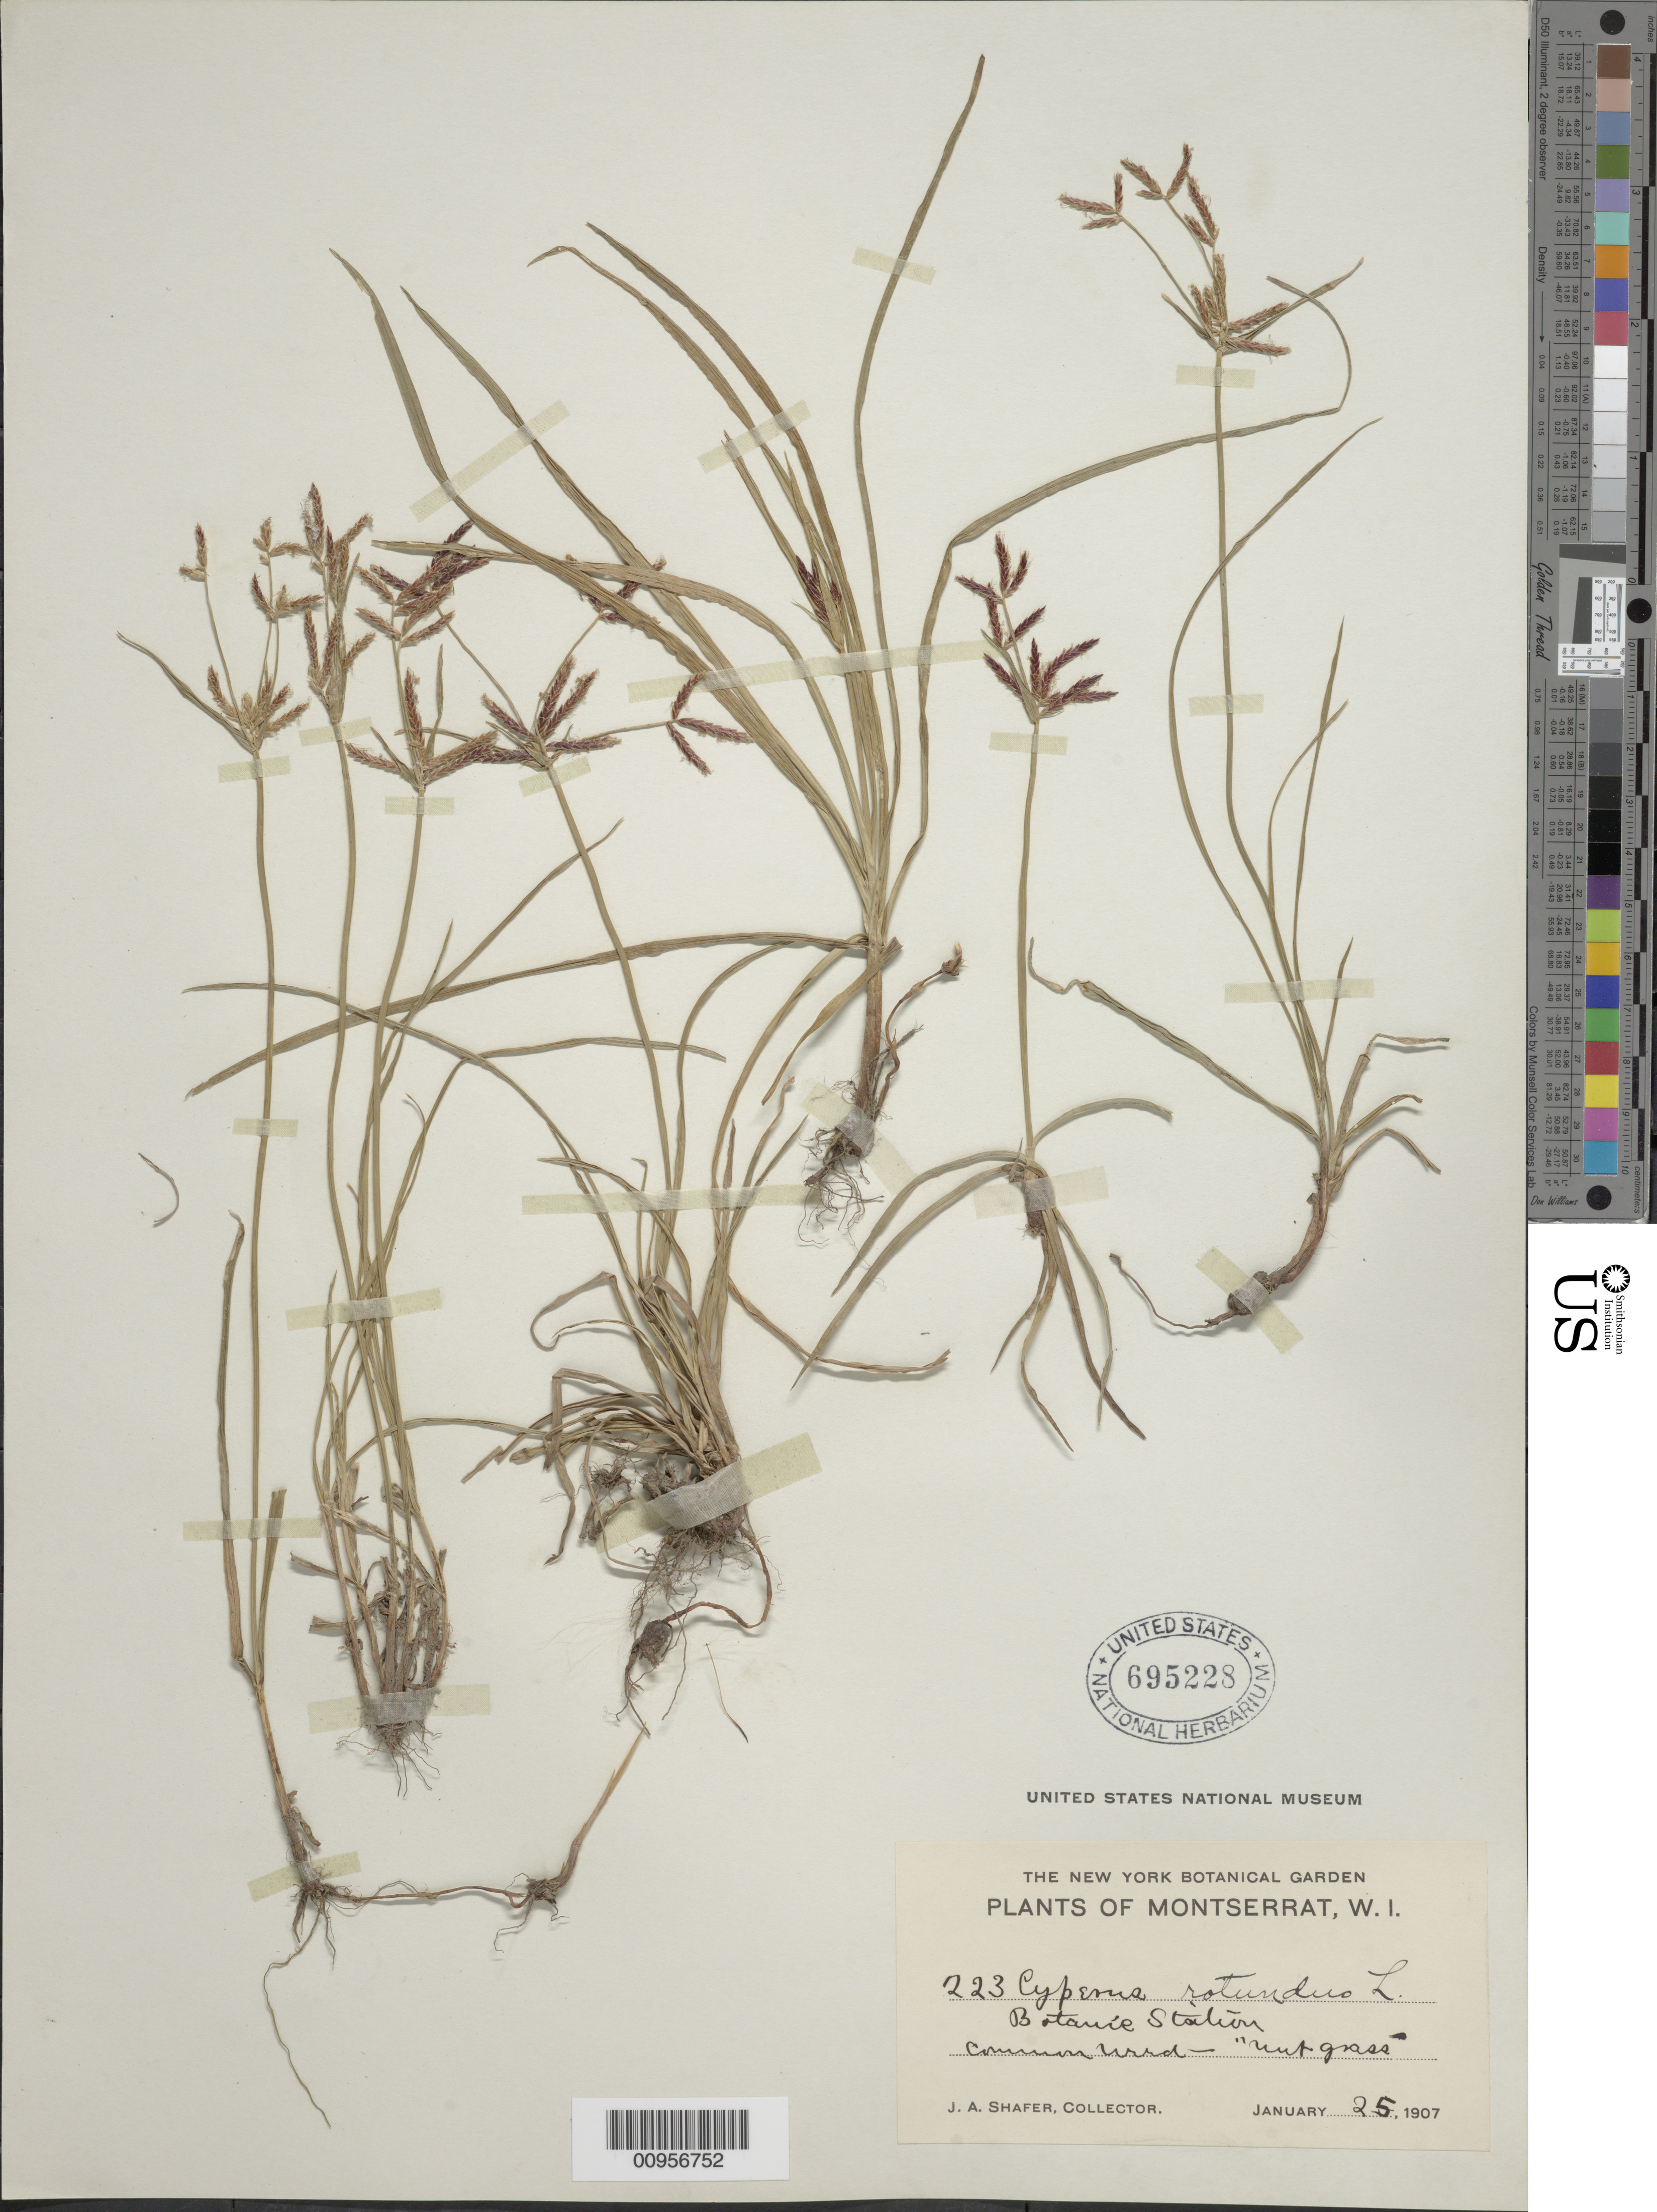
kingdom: Plantae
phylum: Tracheophyta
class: Liliopsida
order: Poales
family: Cyperaceae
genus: Cyperus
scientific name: Cyperus rotundus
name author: L.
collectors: J. A. Shafer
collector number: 223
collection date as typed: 25 Jan 1907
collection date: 1907-01-25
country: Montserrat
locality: Botanic Station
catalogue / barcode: US 695228